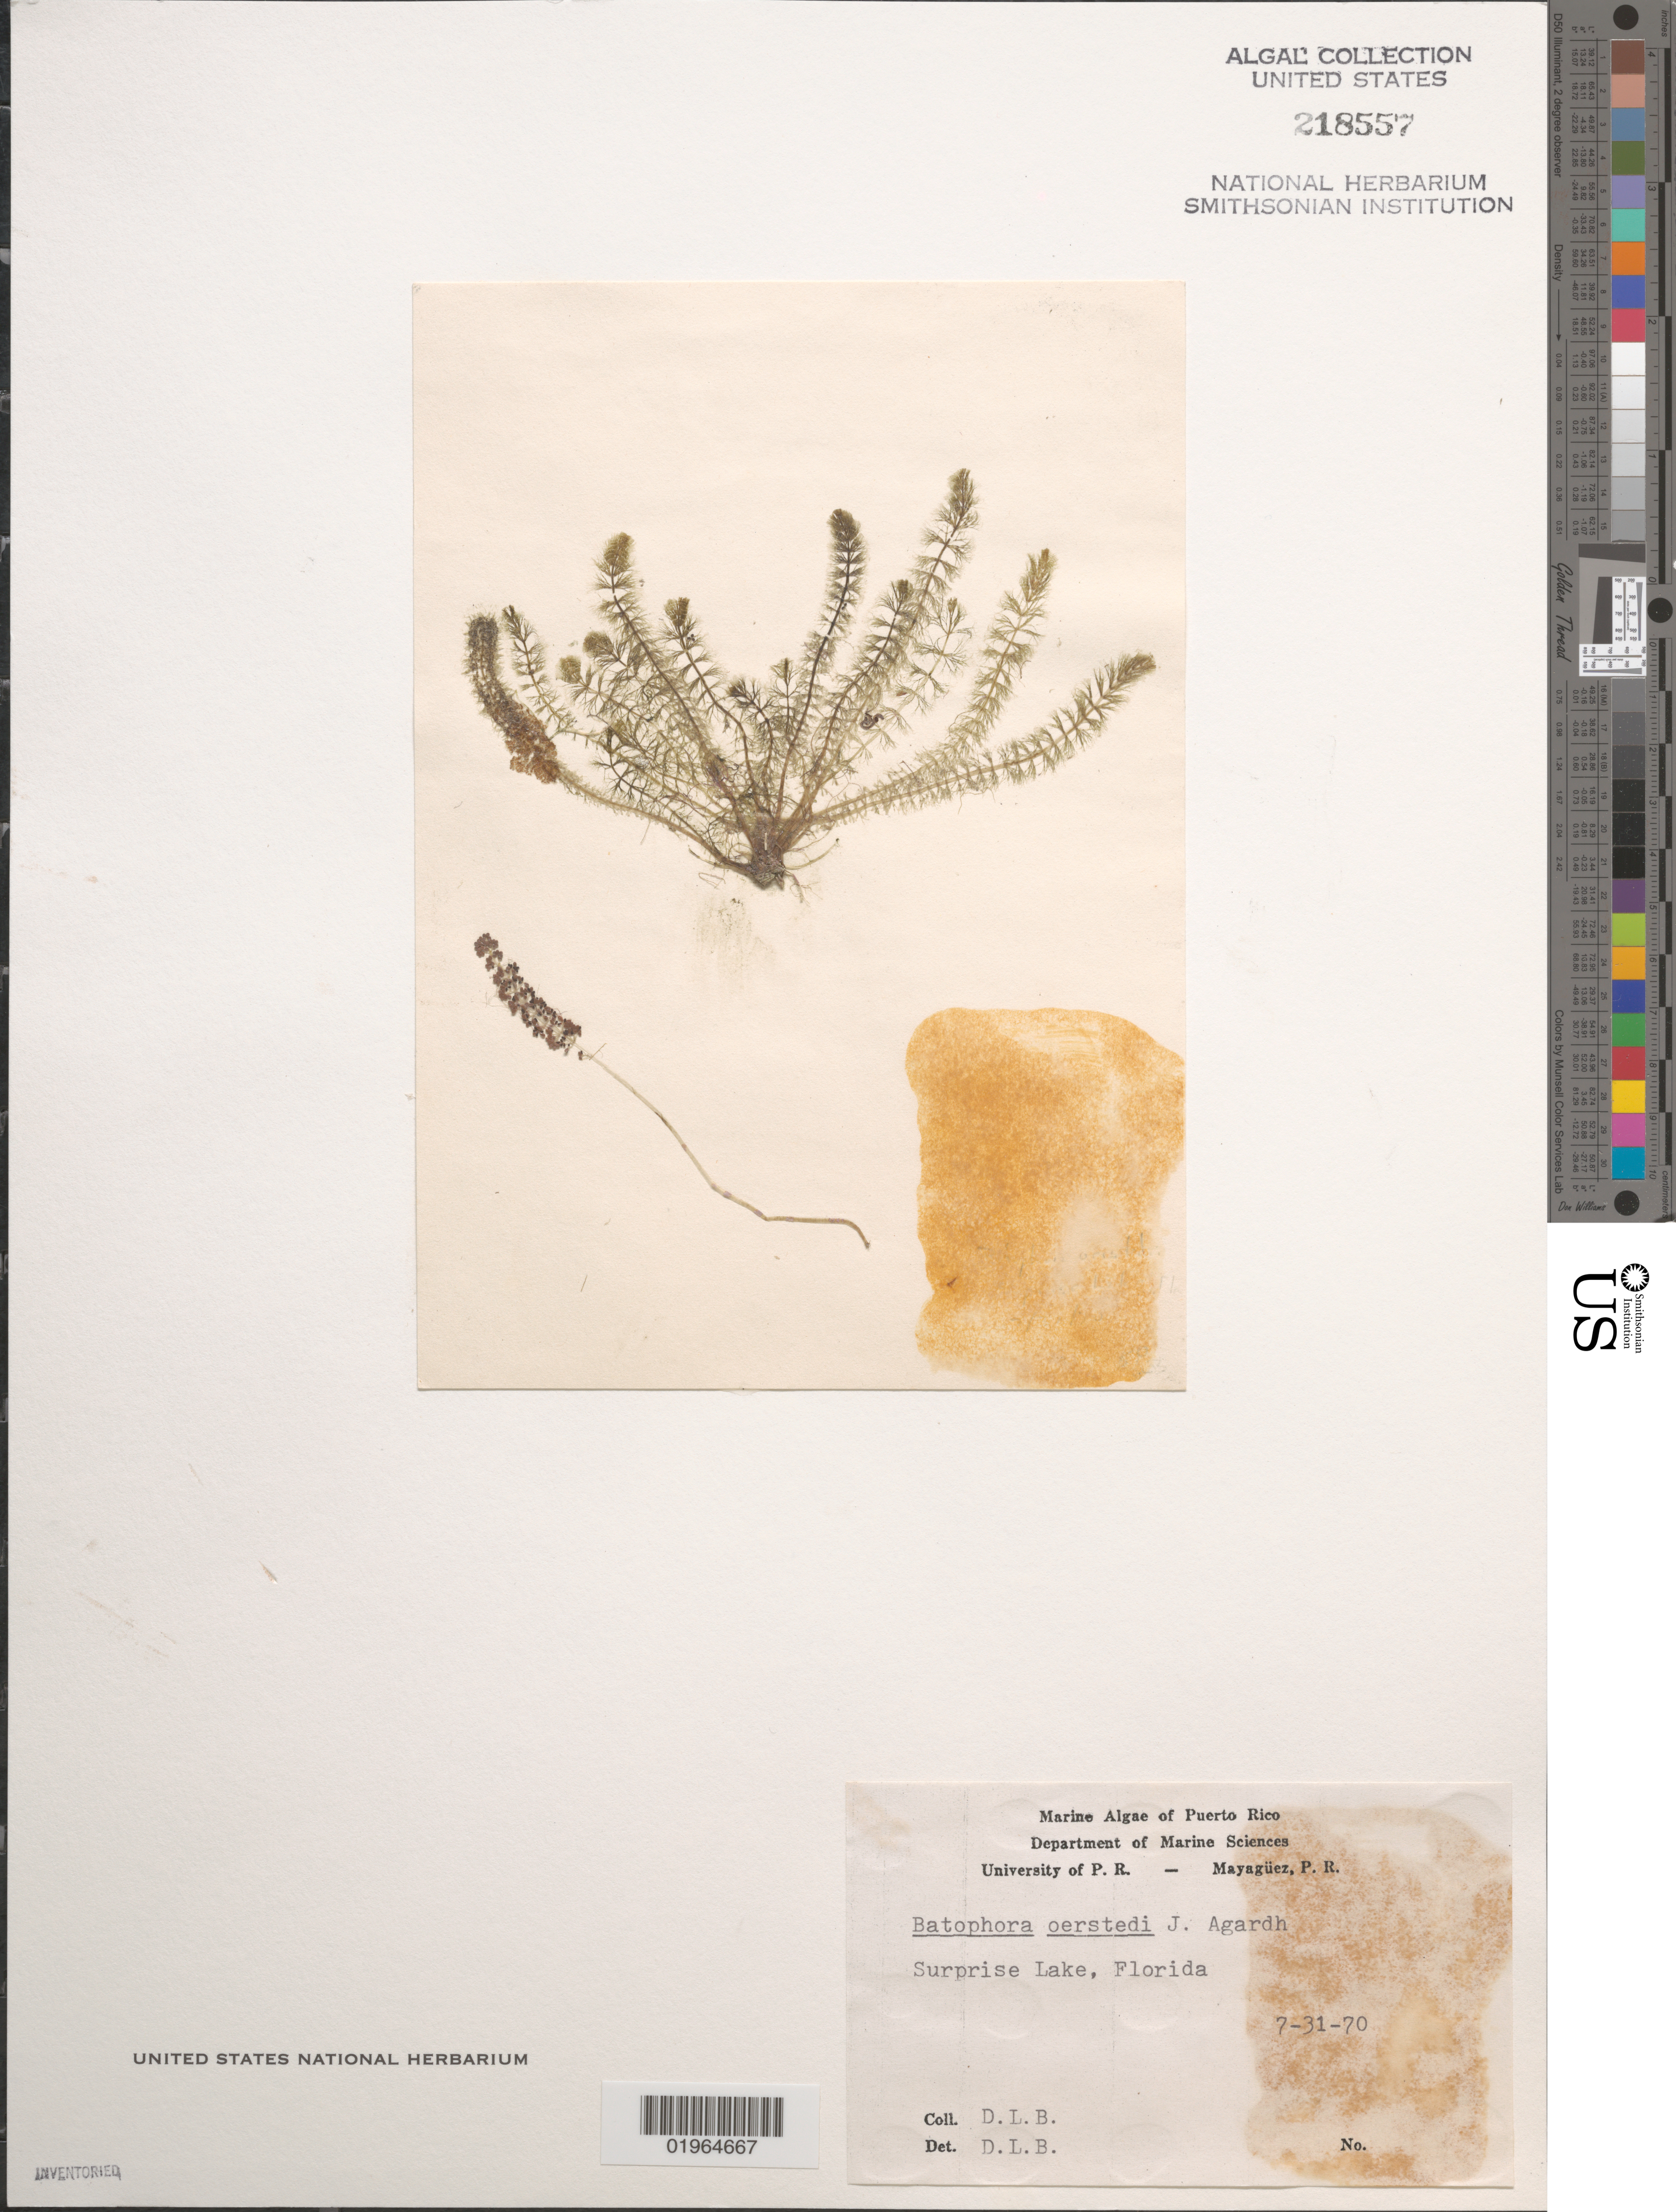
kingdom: Plantae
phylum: Chlorophyta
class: Ulvophyceae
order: Dasycladales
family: Dasycladaceae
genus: Batophora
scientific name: Batophora oerstedii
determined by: Ballantine, D. L.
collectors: D.L. Ballantine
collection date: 1970-07-31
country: United States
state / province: Florida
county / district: Monroe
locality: Surprise Lake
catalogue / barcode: US 218557